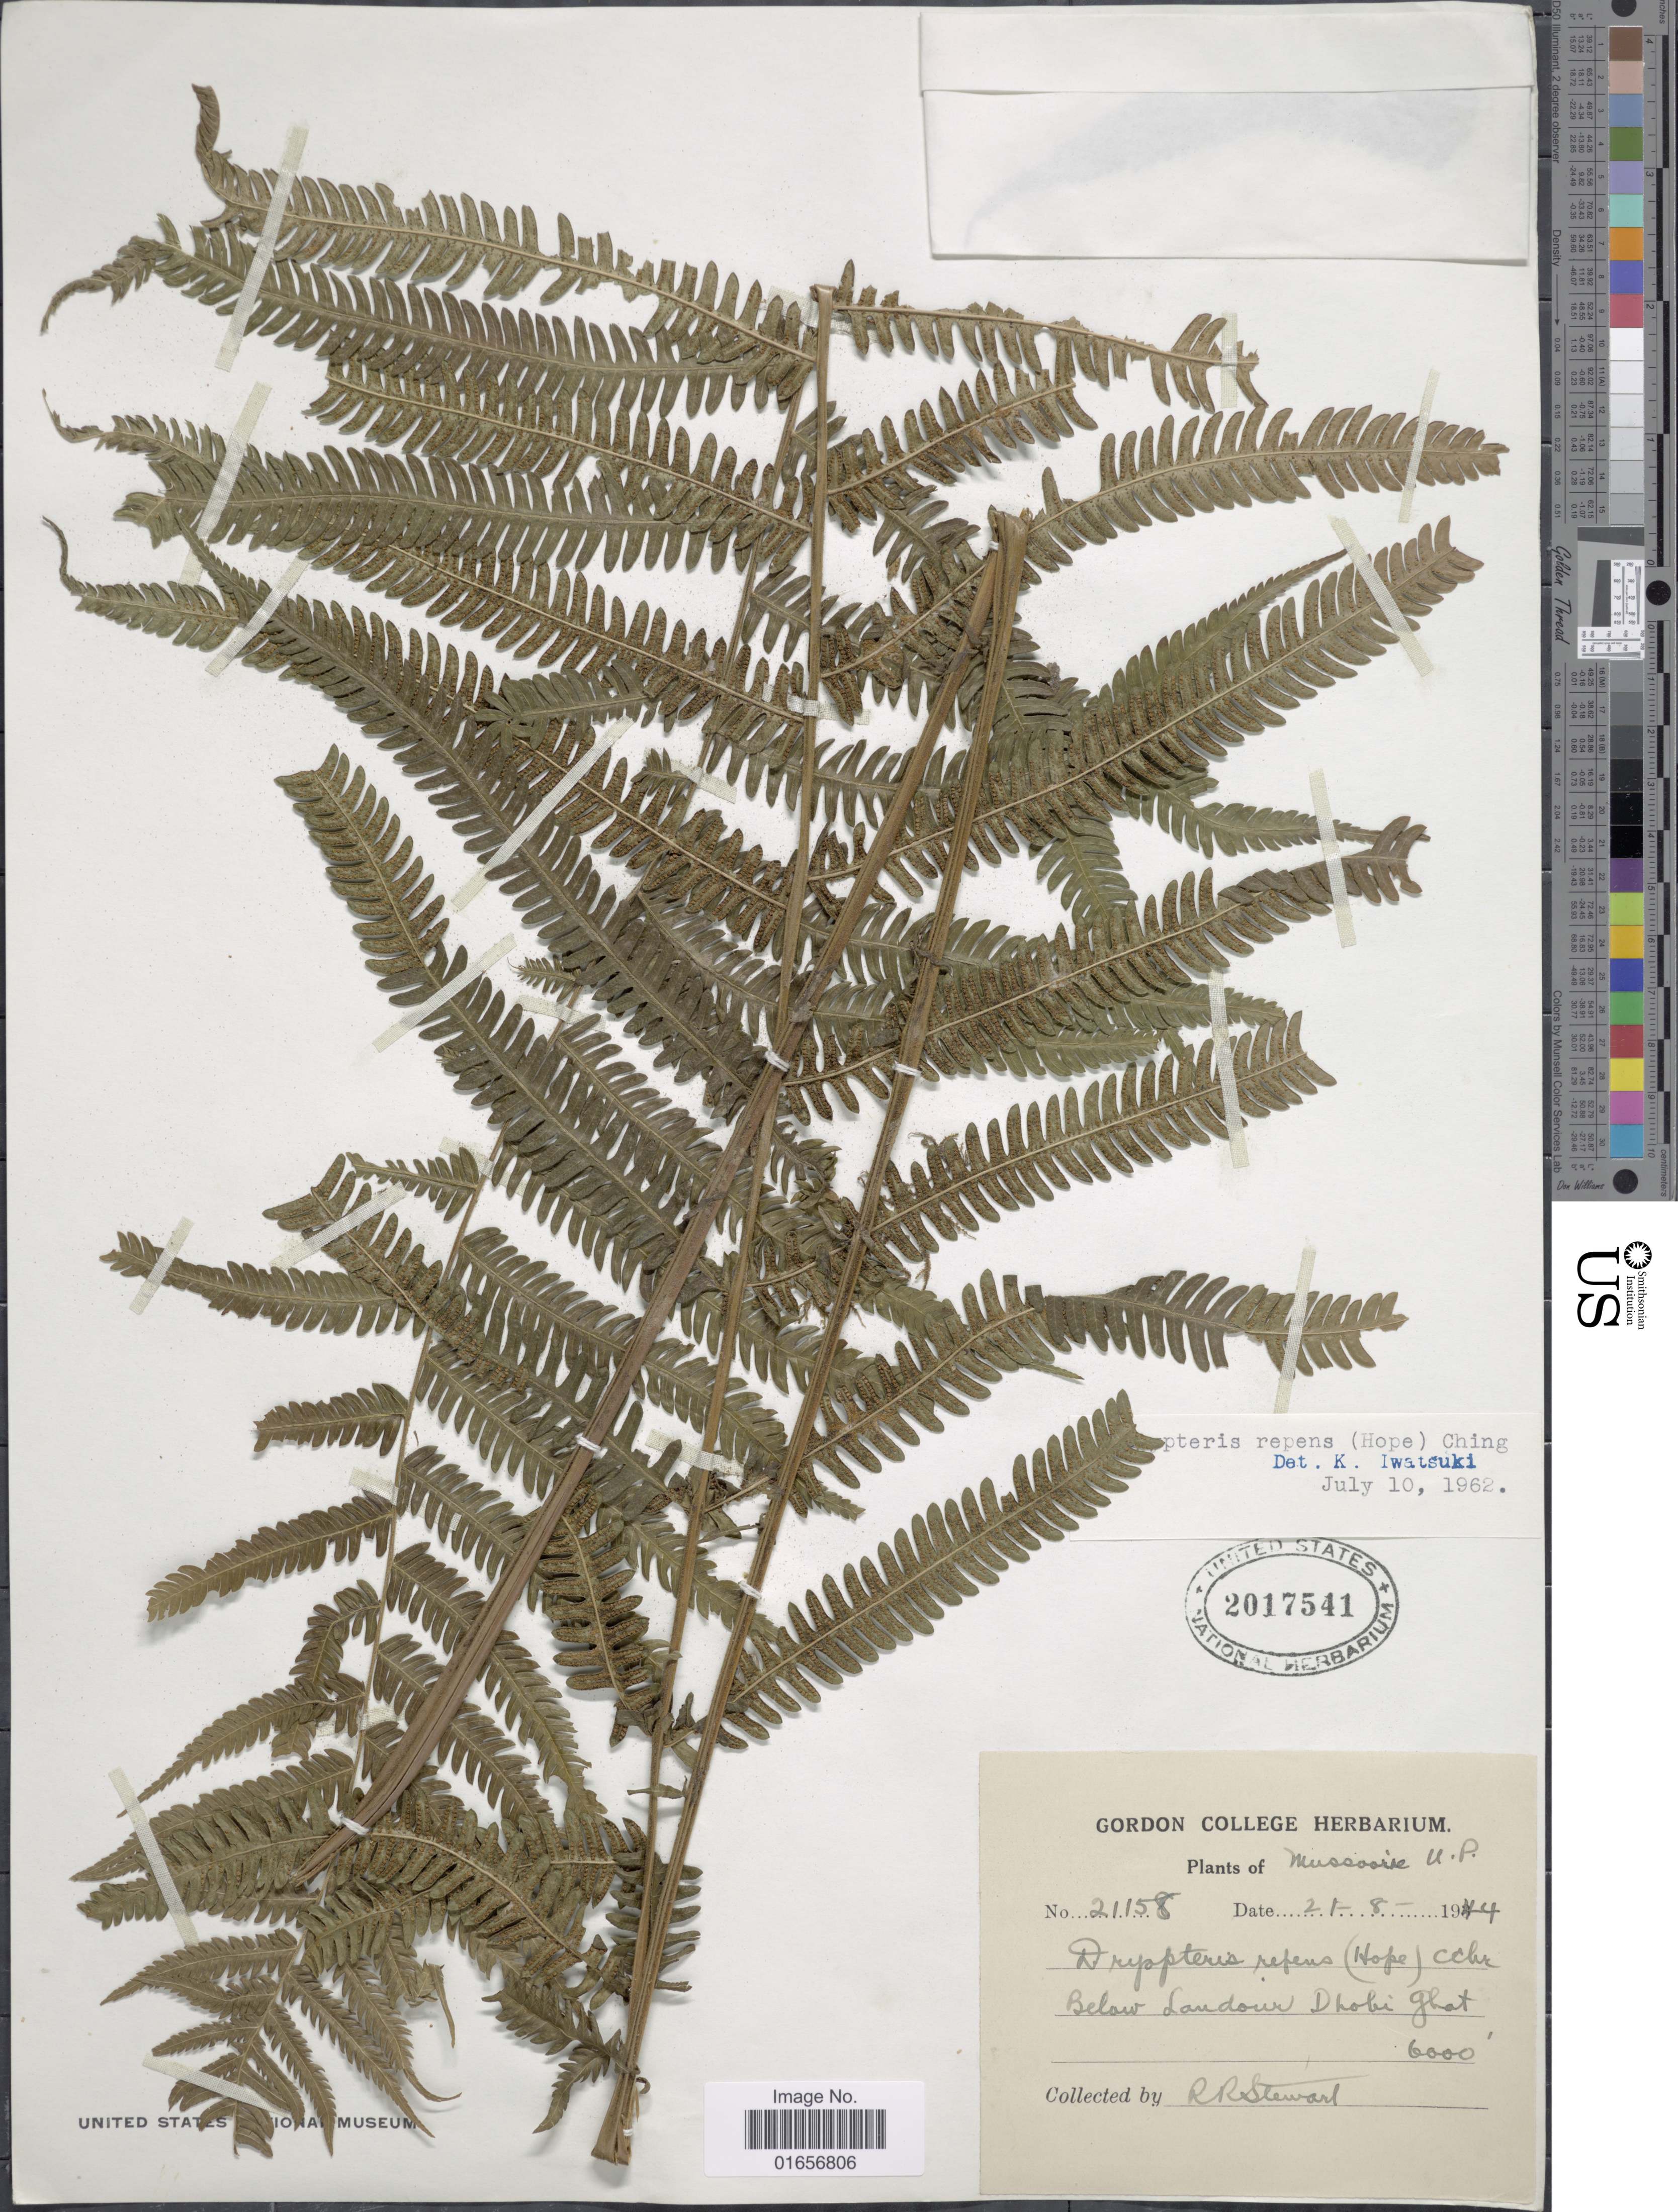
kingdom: Plantae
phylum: Tracheophyta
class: Polypodiopsida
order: Polypodiales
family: Thelypteridaceae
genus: Pseudocyclosorus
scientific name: Pseudocyclosorus repens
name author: (C. Hope) Ching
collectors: R. R. Stewart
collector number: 21158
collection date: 1944-08-21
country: India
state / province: Uttar Pradesh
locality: Mussoorie U. P., below Landour Dhobi Ghat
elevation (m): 1829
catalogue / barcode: US 2017541